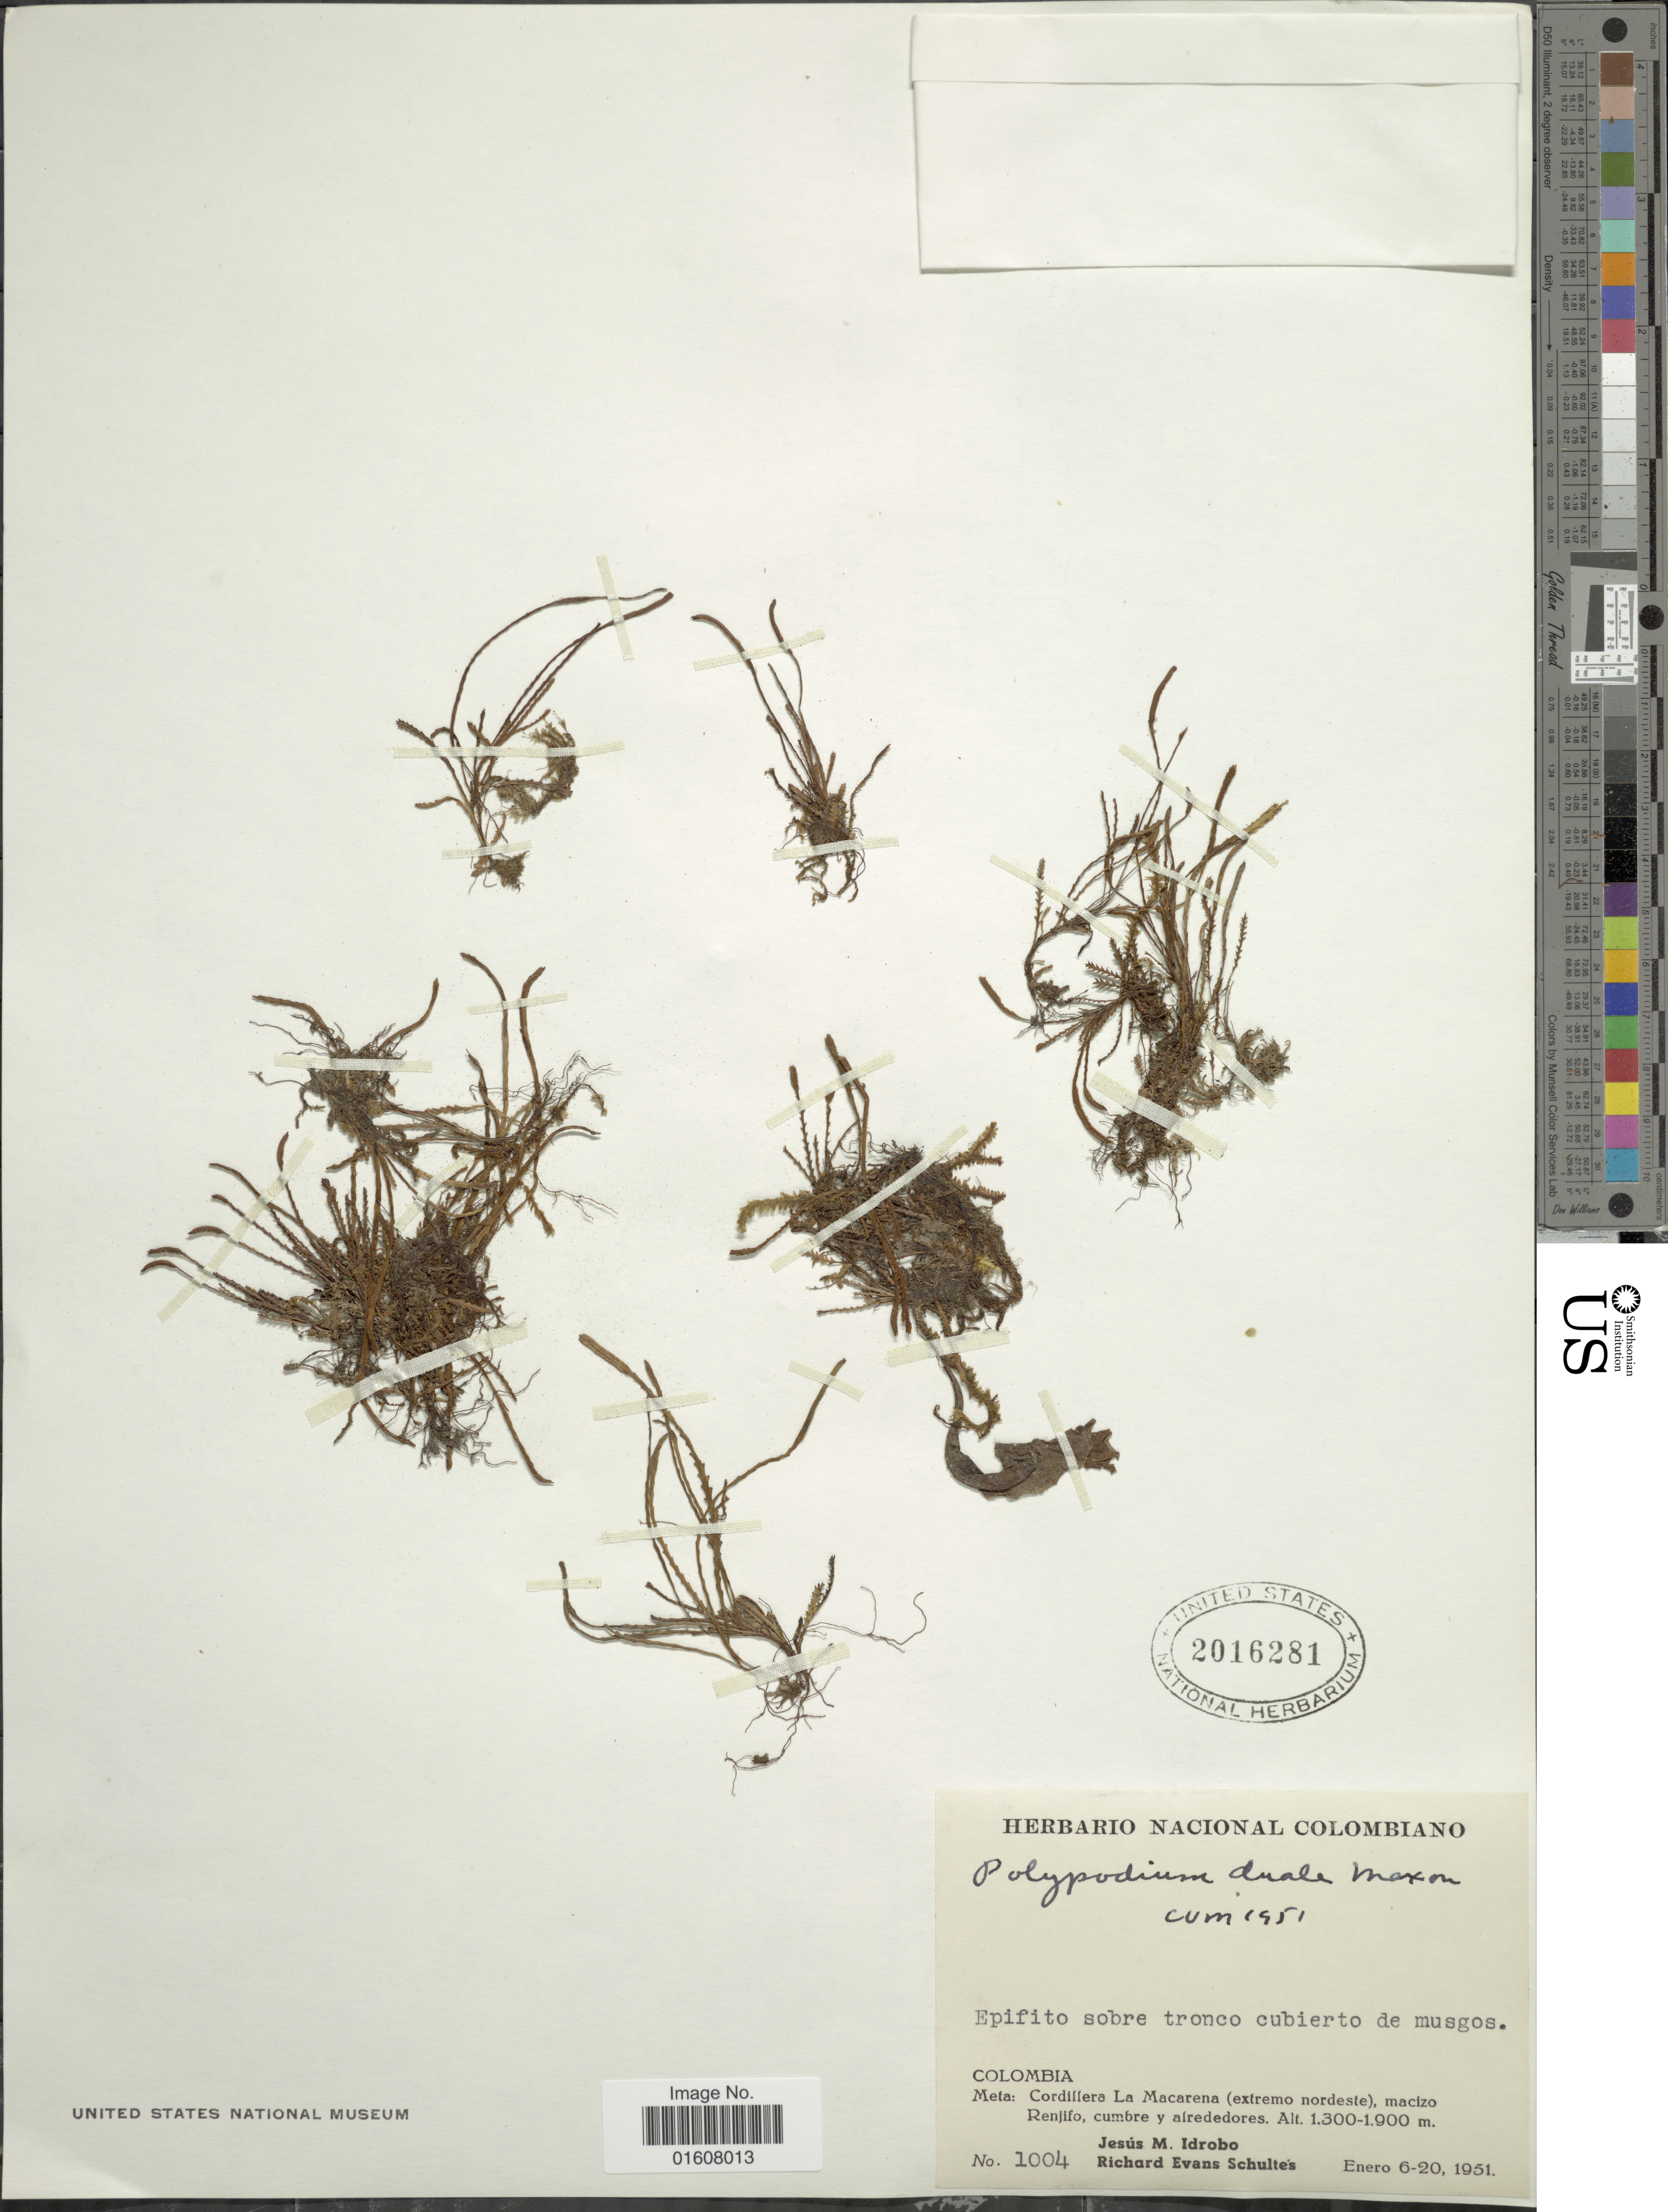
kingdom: Plantae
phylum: Tracheophyta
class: Polypodiopsida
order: Polypodiales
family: Polypodiaceae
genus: Cochlidium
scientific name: Cochlidium serrulatum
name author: (Sw.) L.E. Bishop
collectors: J. M. Idrobo & R. E. Schultes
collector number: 1004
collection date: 1951-01-06/1951-01-20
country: Colombia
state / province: Meta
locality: Cordillera La Macarena (extremo nordeste), macizo Renjifo, cumbre y alrededores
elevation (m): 1300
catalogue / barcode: US 2016281